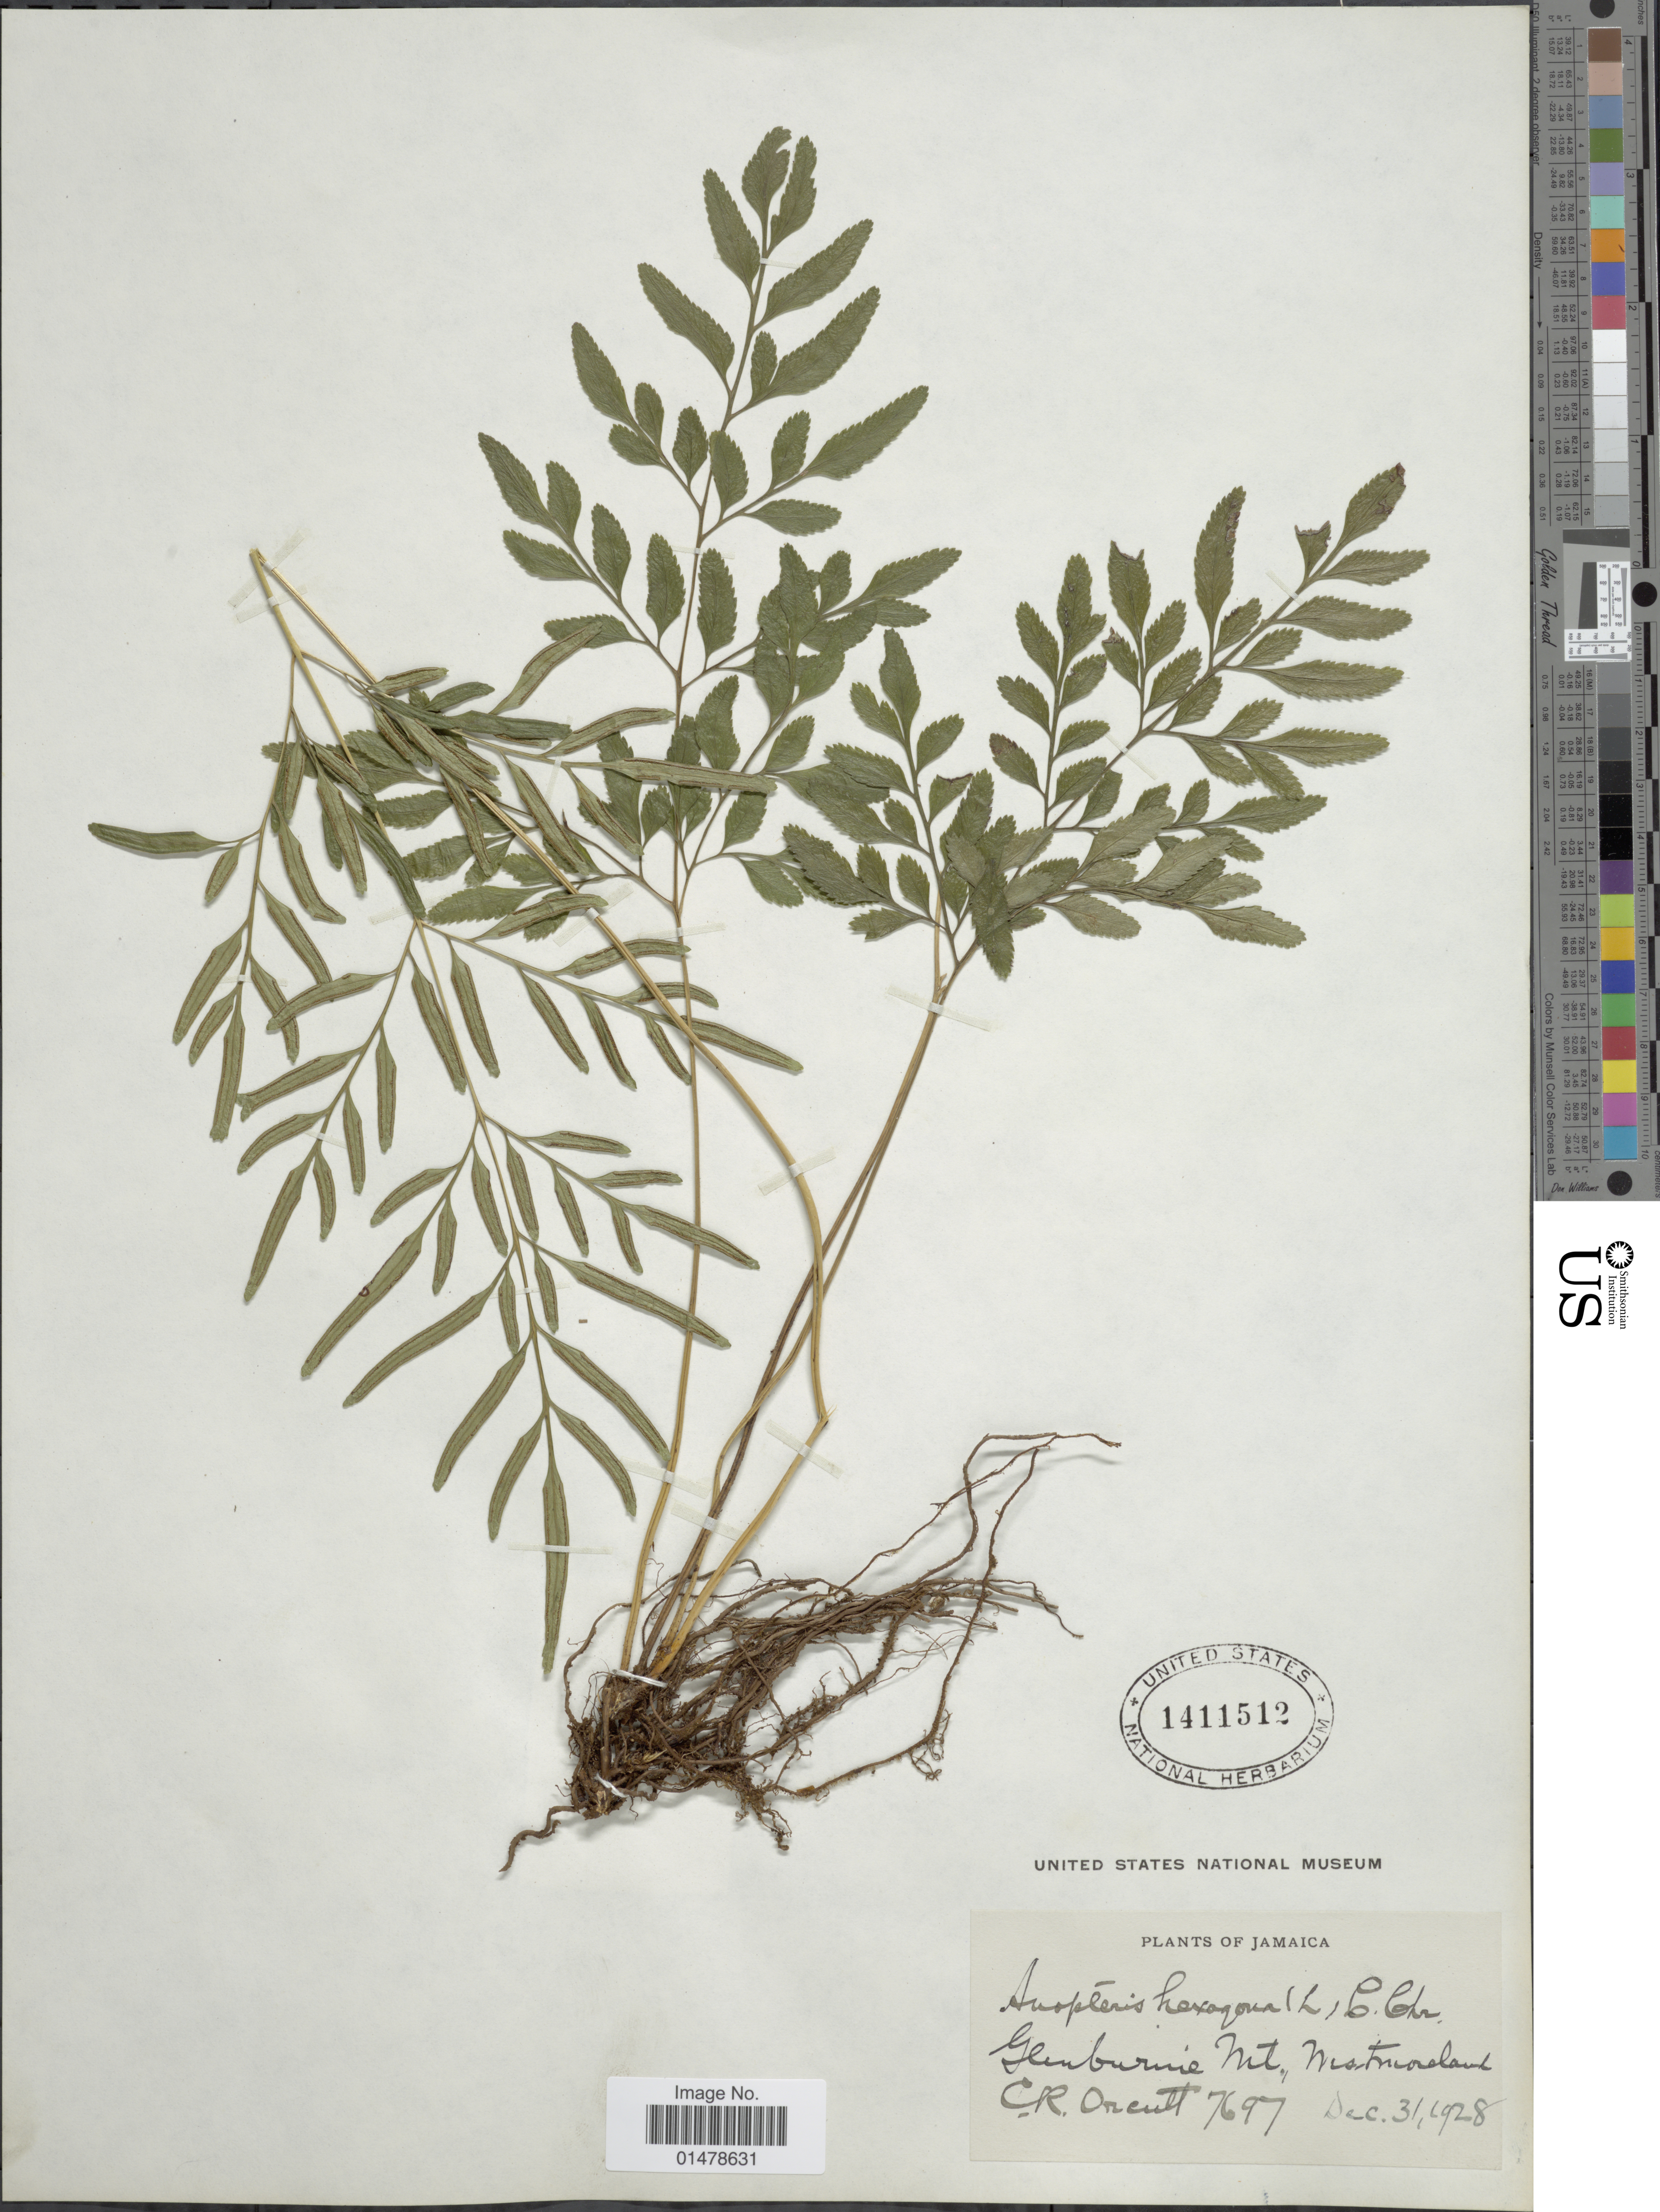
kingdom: Plantae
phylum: Tracheophyta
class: Polypodiopsida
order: Polypodiales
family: Pteridaceae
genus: Pteris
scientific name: Pteris hexagona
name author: (L.) Proctor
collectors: C. R. Orcutt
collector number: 7697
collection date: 1928-12-31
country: Jamaica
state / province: Westmoreland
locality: Glenburnie Mt., Westmoreland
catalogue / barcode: US 1411512